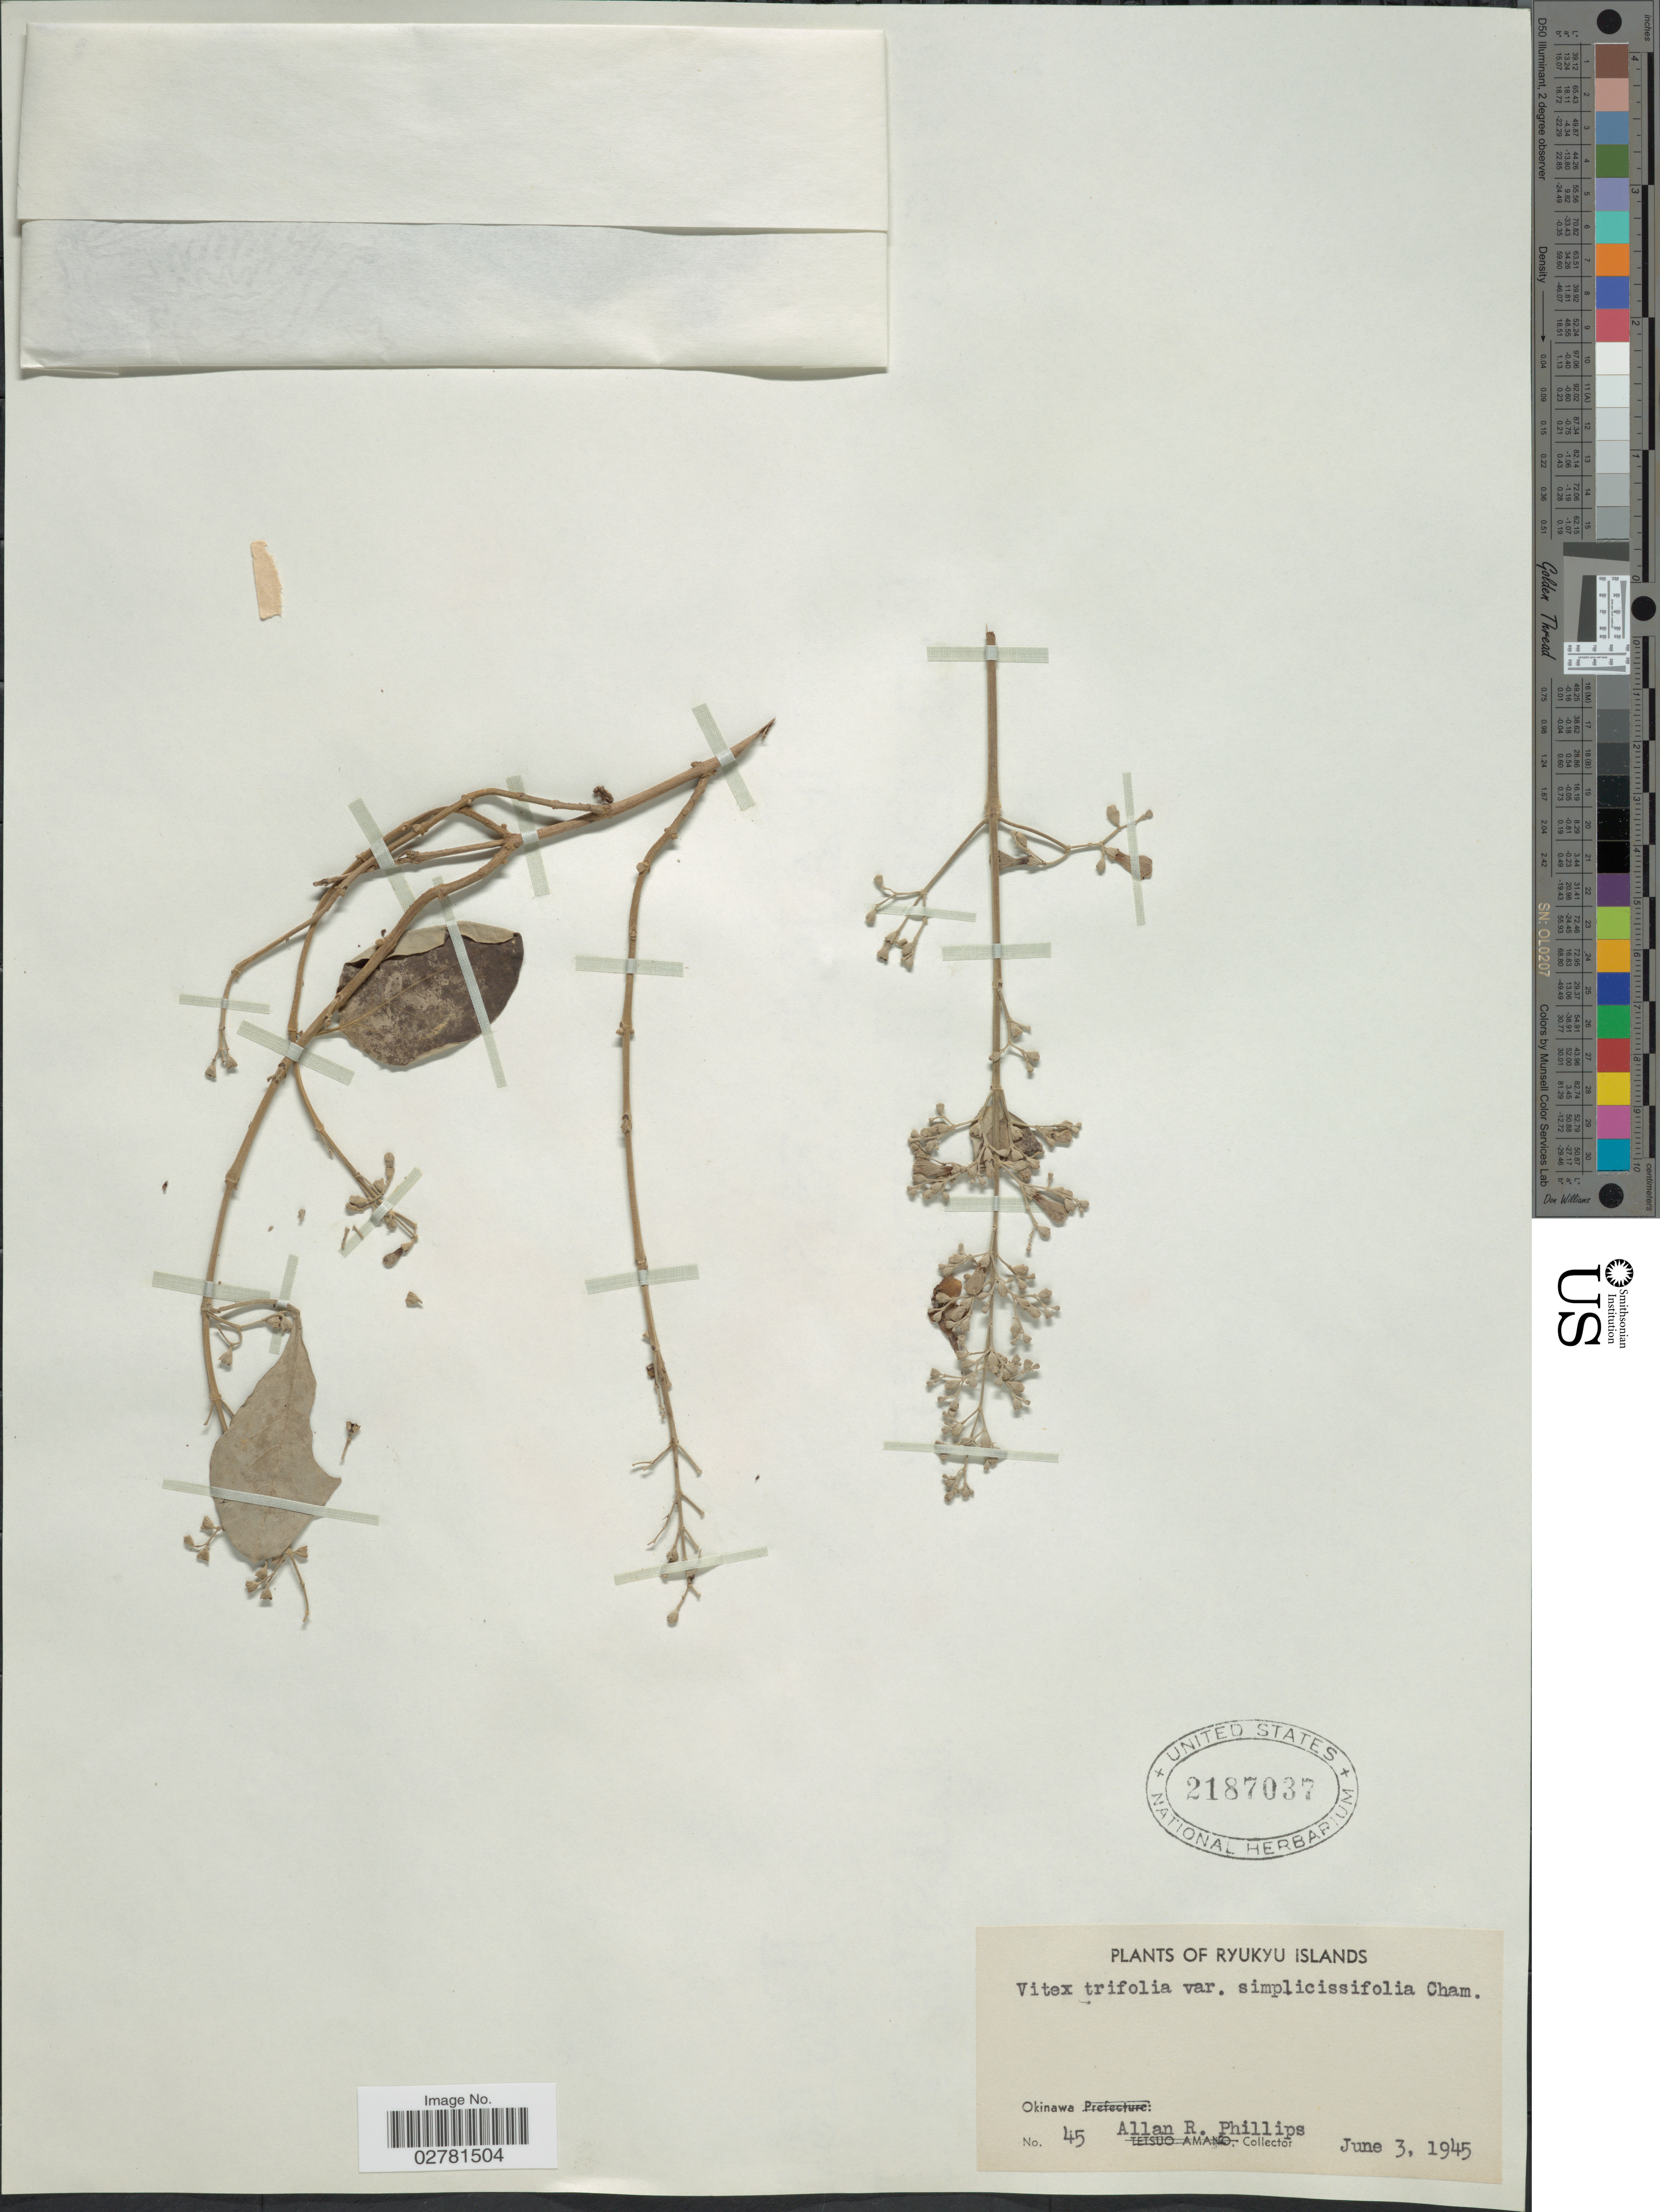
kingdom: Plantae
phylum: Tracheophyta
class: Magnoliopsida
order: Lamiales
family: Lamiaceae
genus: Vitex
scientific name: Vitex trifoliata var. simplicifolia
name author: Cham.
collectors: A. R. Phillips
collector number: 45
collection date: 1945-06-03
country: Japan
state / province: Okinawa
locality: Ryukyu Islands.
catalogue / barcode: US 2187037